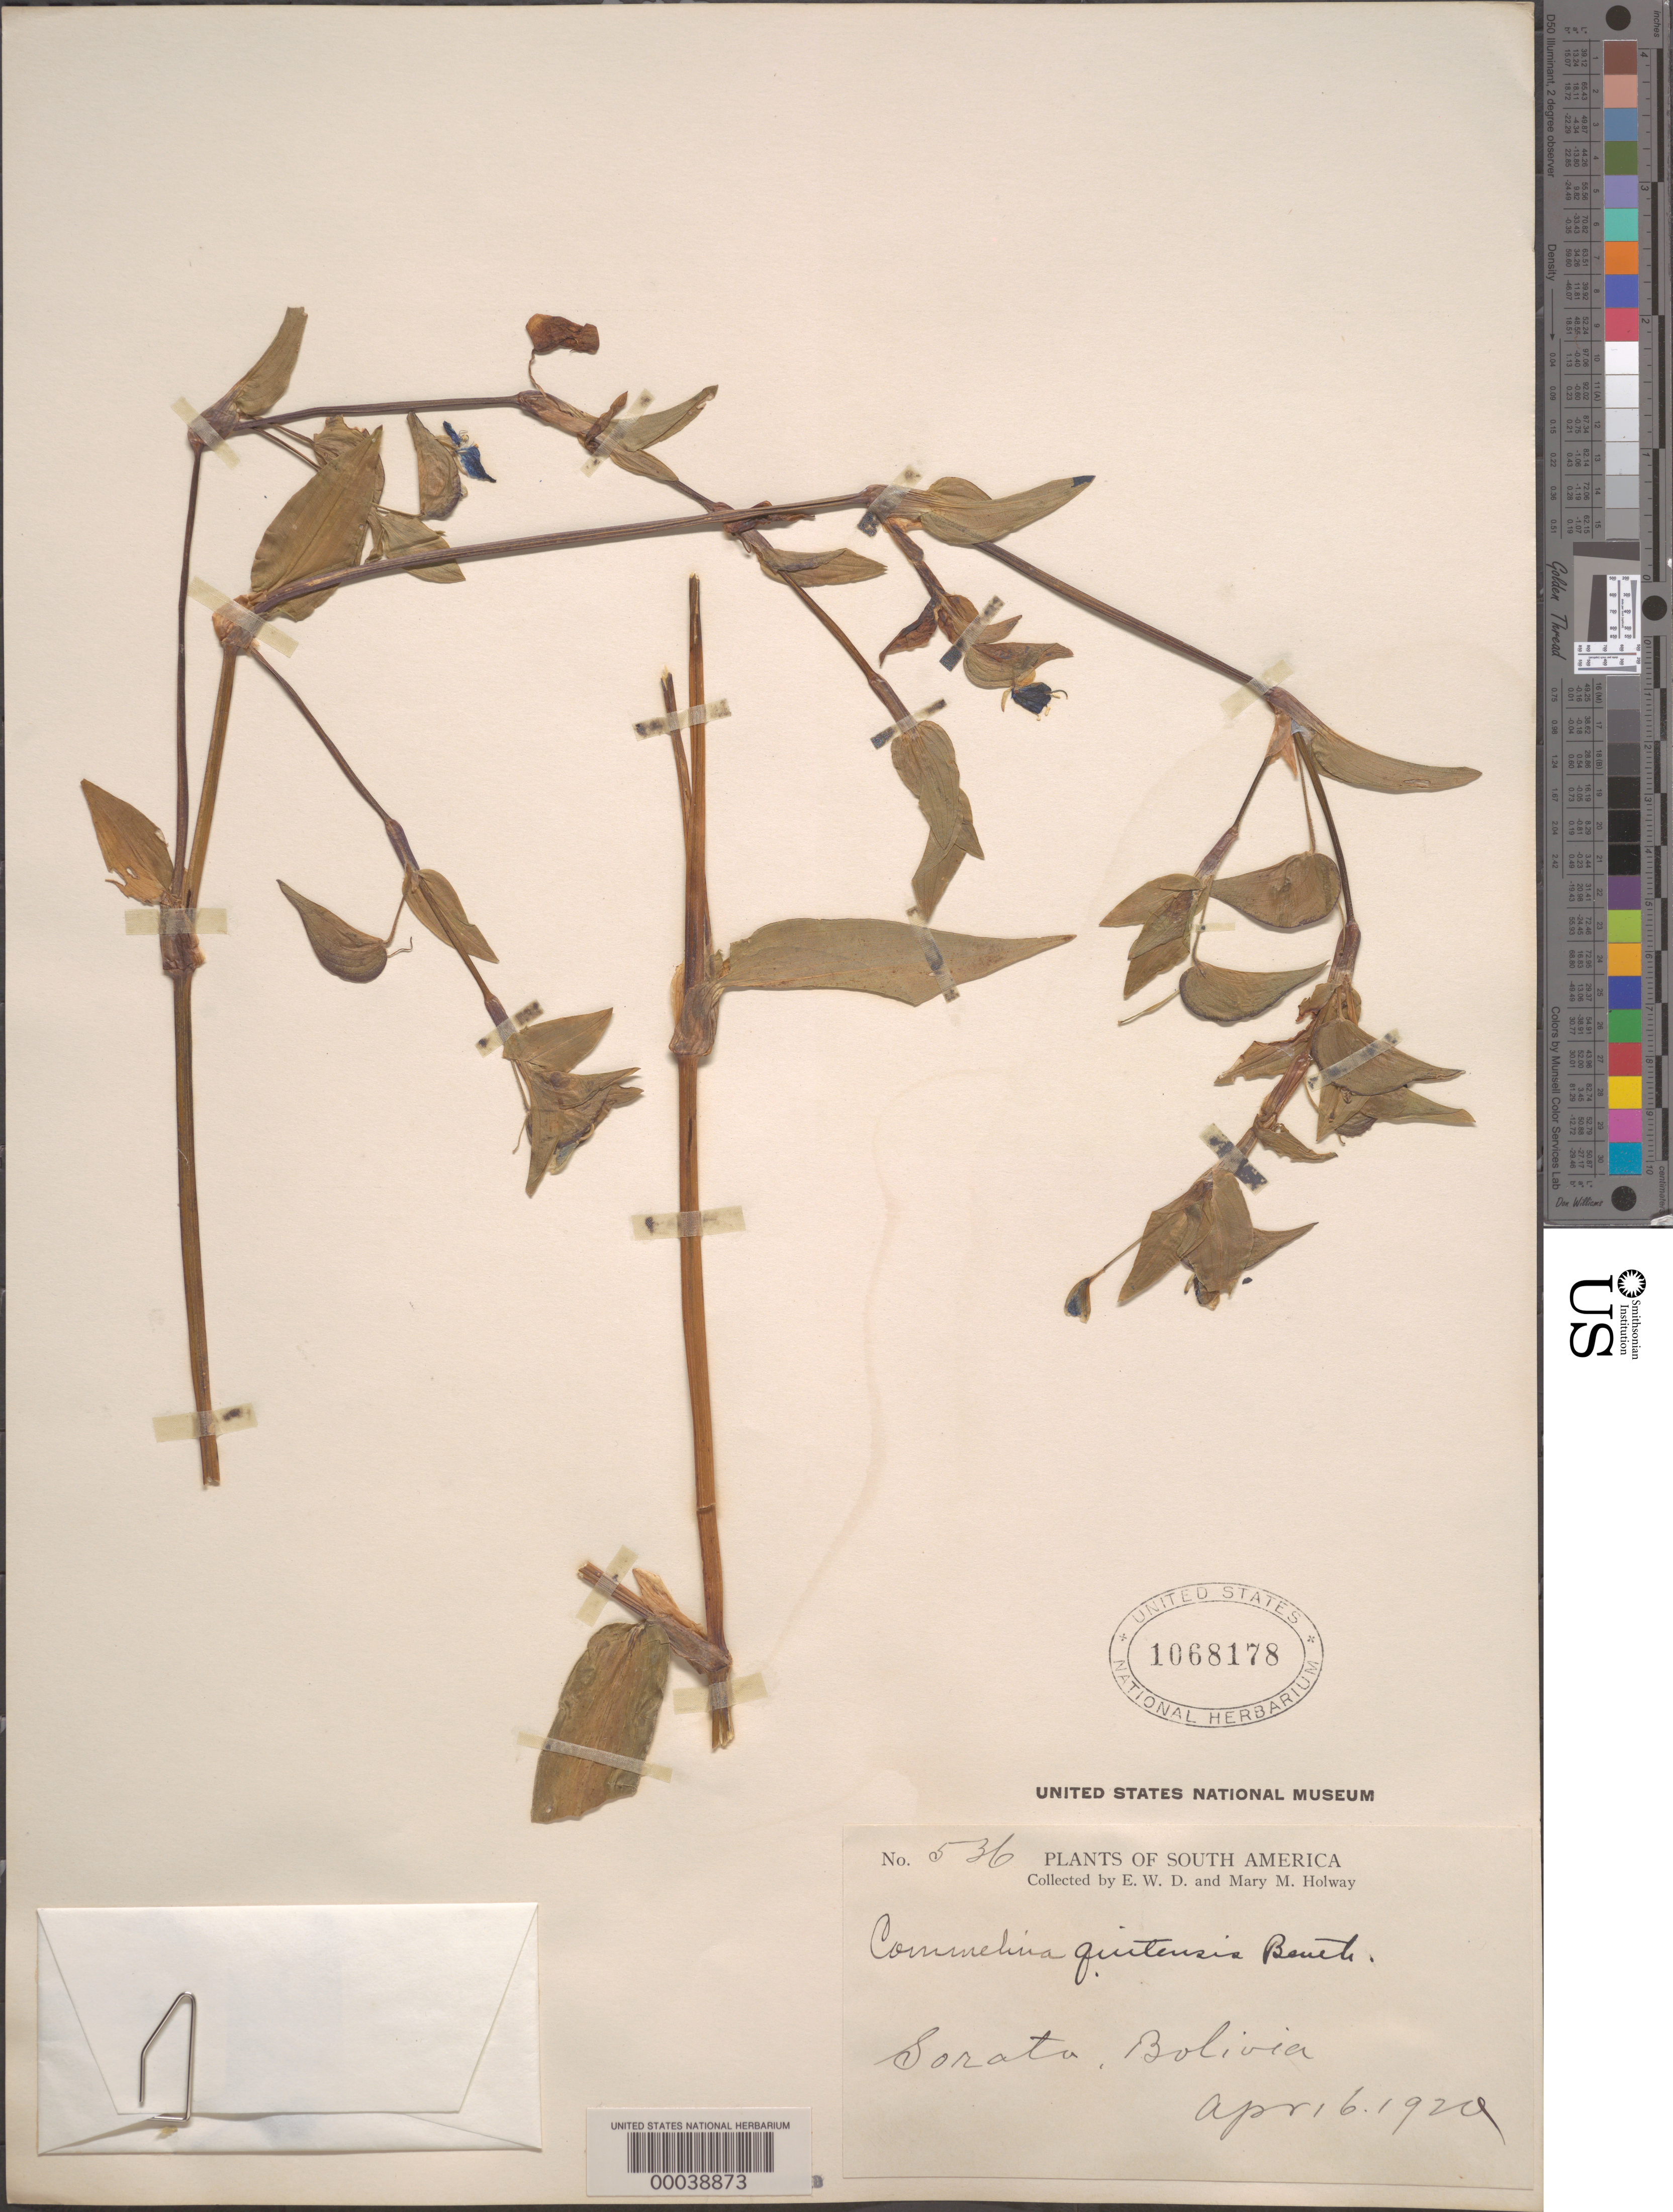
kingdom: Plantae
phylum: Tracheophyta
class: Liliopsida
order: Commelinales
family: Commelinaceae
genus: Commelina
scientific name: Commelina quitensis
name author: Benth.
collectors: E. W. D. Holway & M. M. Holway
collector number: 536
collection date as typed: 16 Apr 1920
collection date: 1920-04-16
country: Bolivia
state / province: La Paz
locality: Sorata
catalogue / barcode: US 1068178